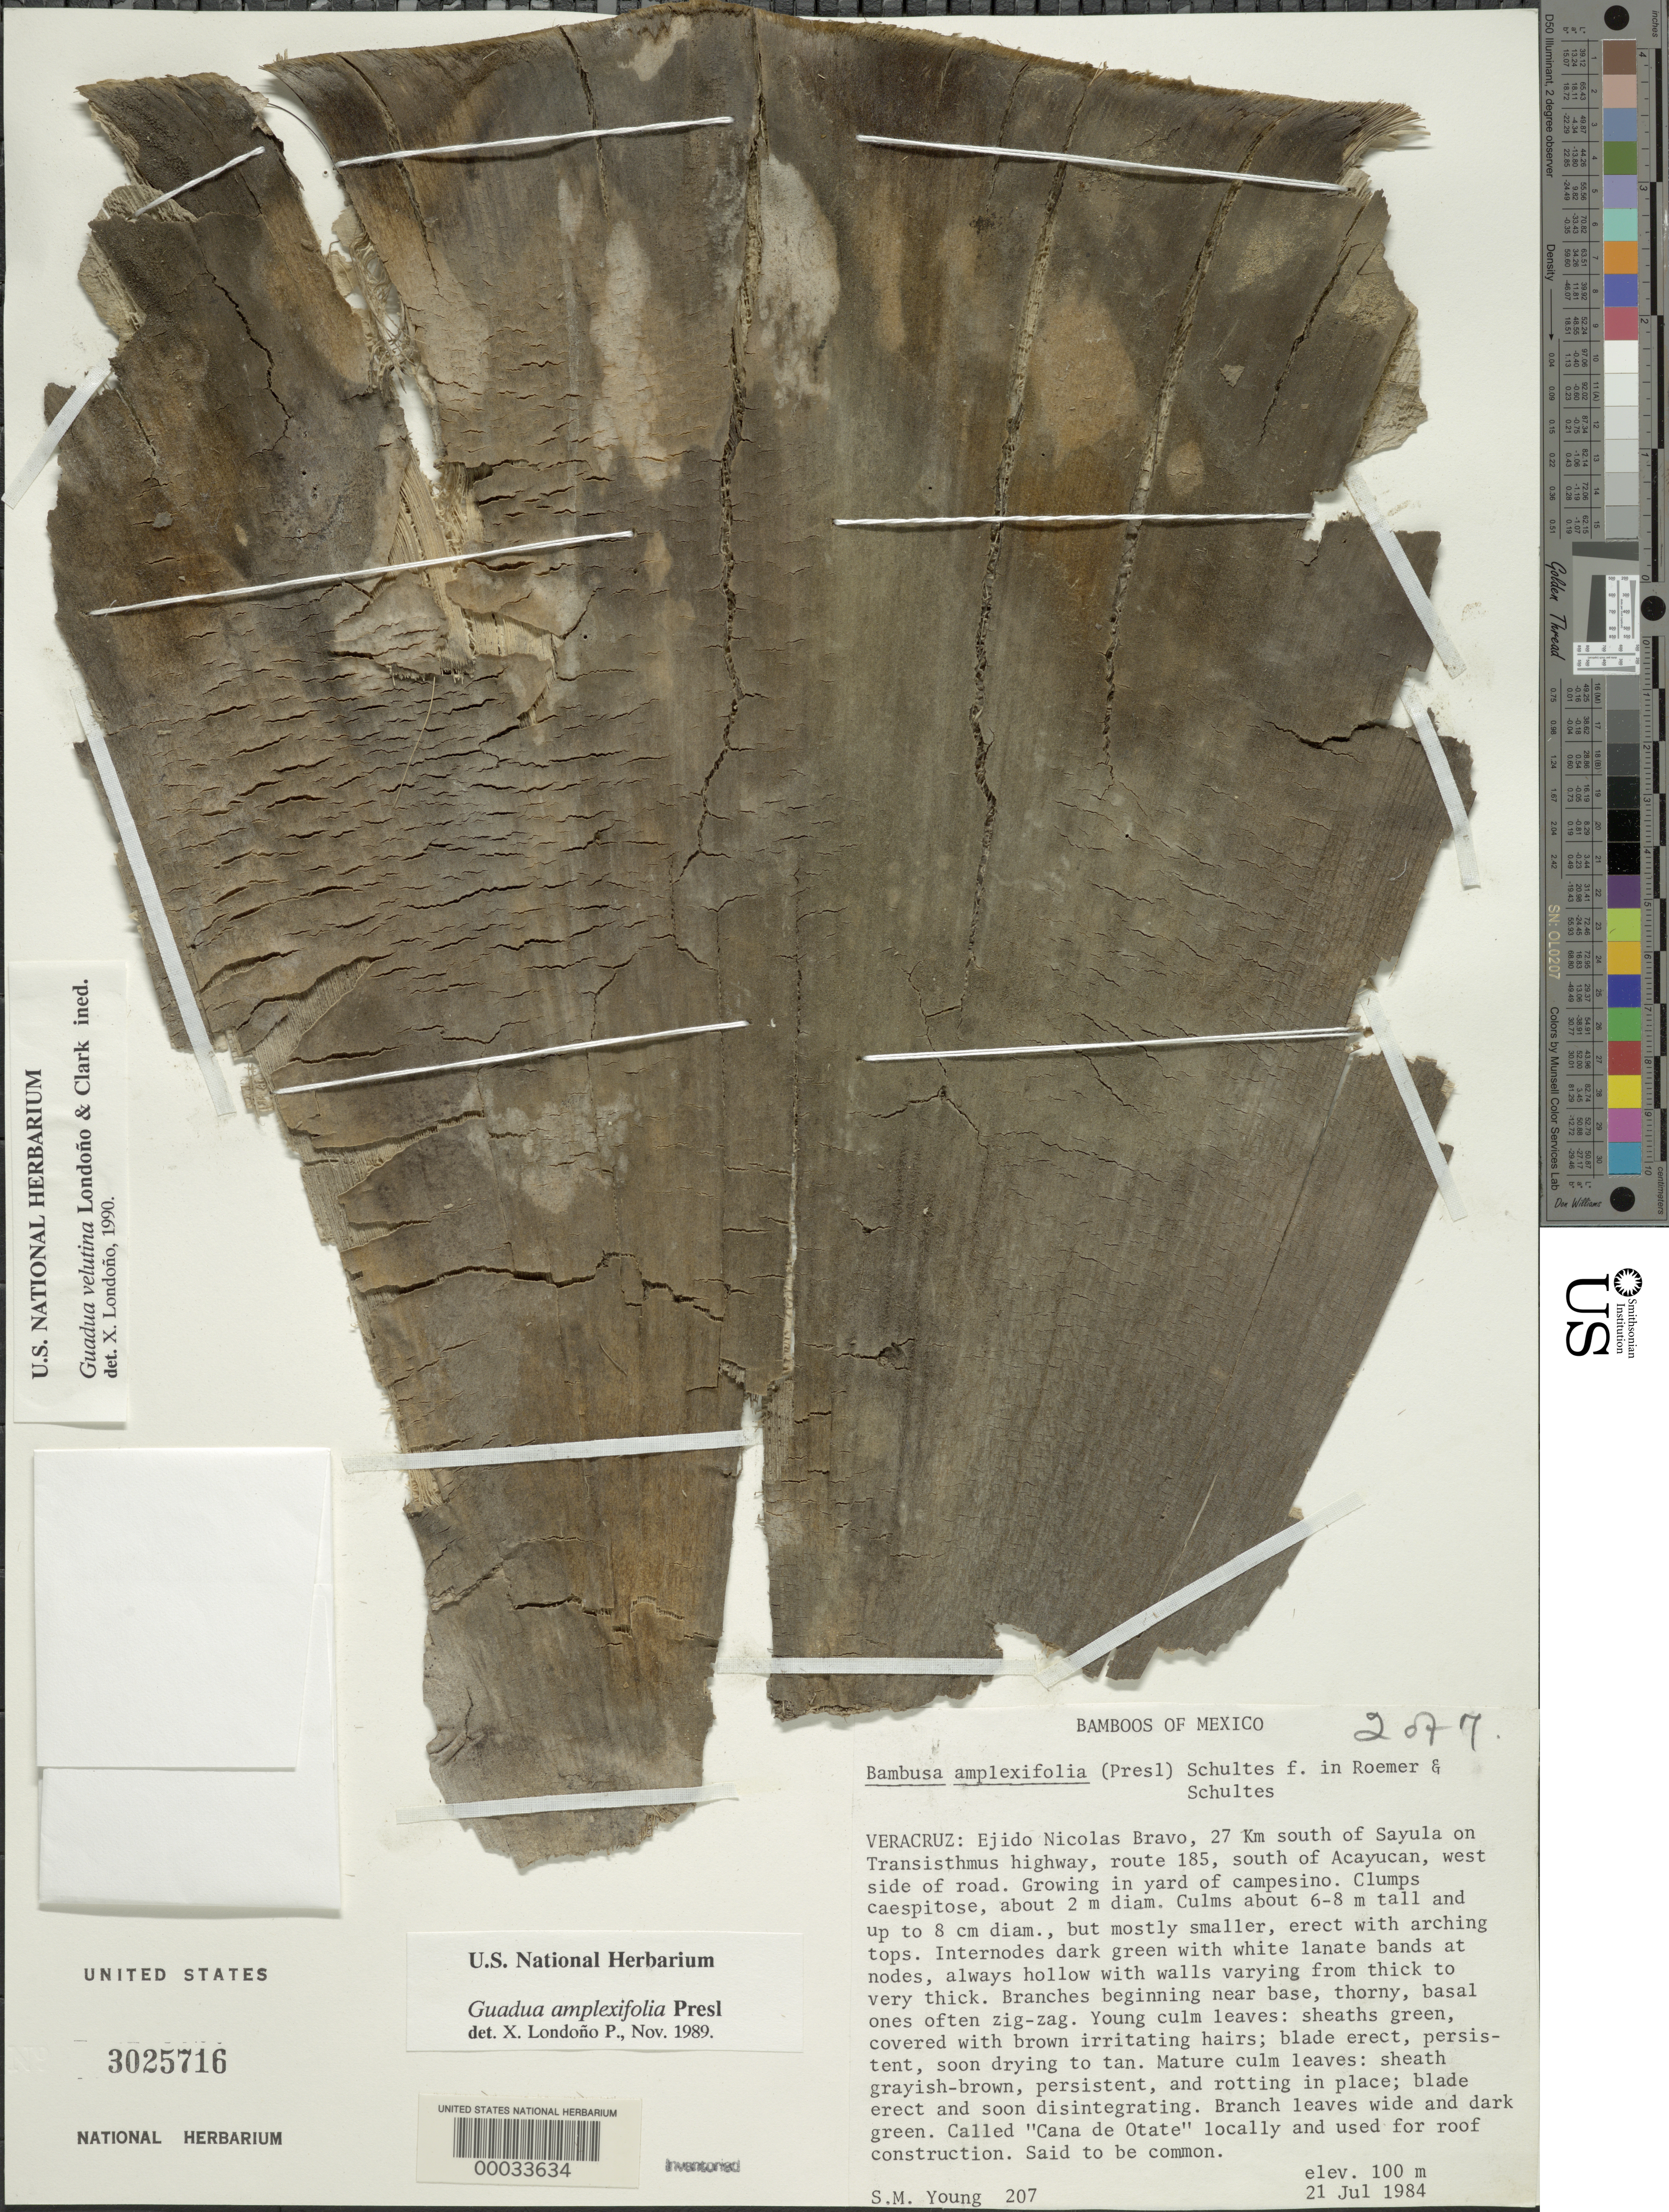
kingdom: Plantae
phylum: Tracheophyta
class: Liliopsida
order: Poales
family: Poaceae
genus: Guadua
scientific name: Guadua velutina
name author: Londoño & L.G. Clark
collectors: S. Young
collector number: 207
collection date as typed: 21 Jul 1984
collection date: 1984-07-21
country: Mexico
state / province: Veracruz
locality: Ejido Nicolas Bravo, 27 km S of Sayula on Transisthmus highway, route 185, S of Acayucan, W side of road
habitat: In yard of campesino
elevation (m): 100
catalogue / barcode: US 3025716